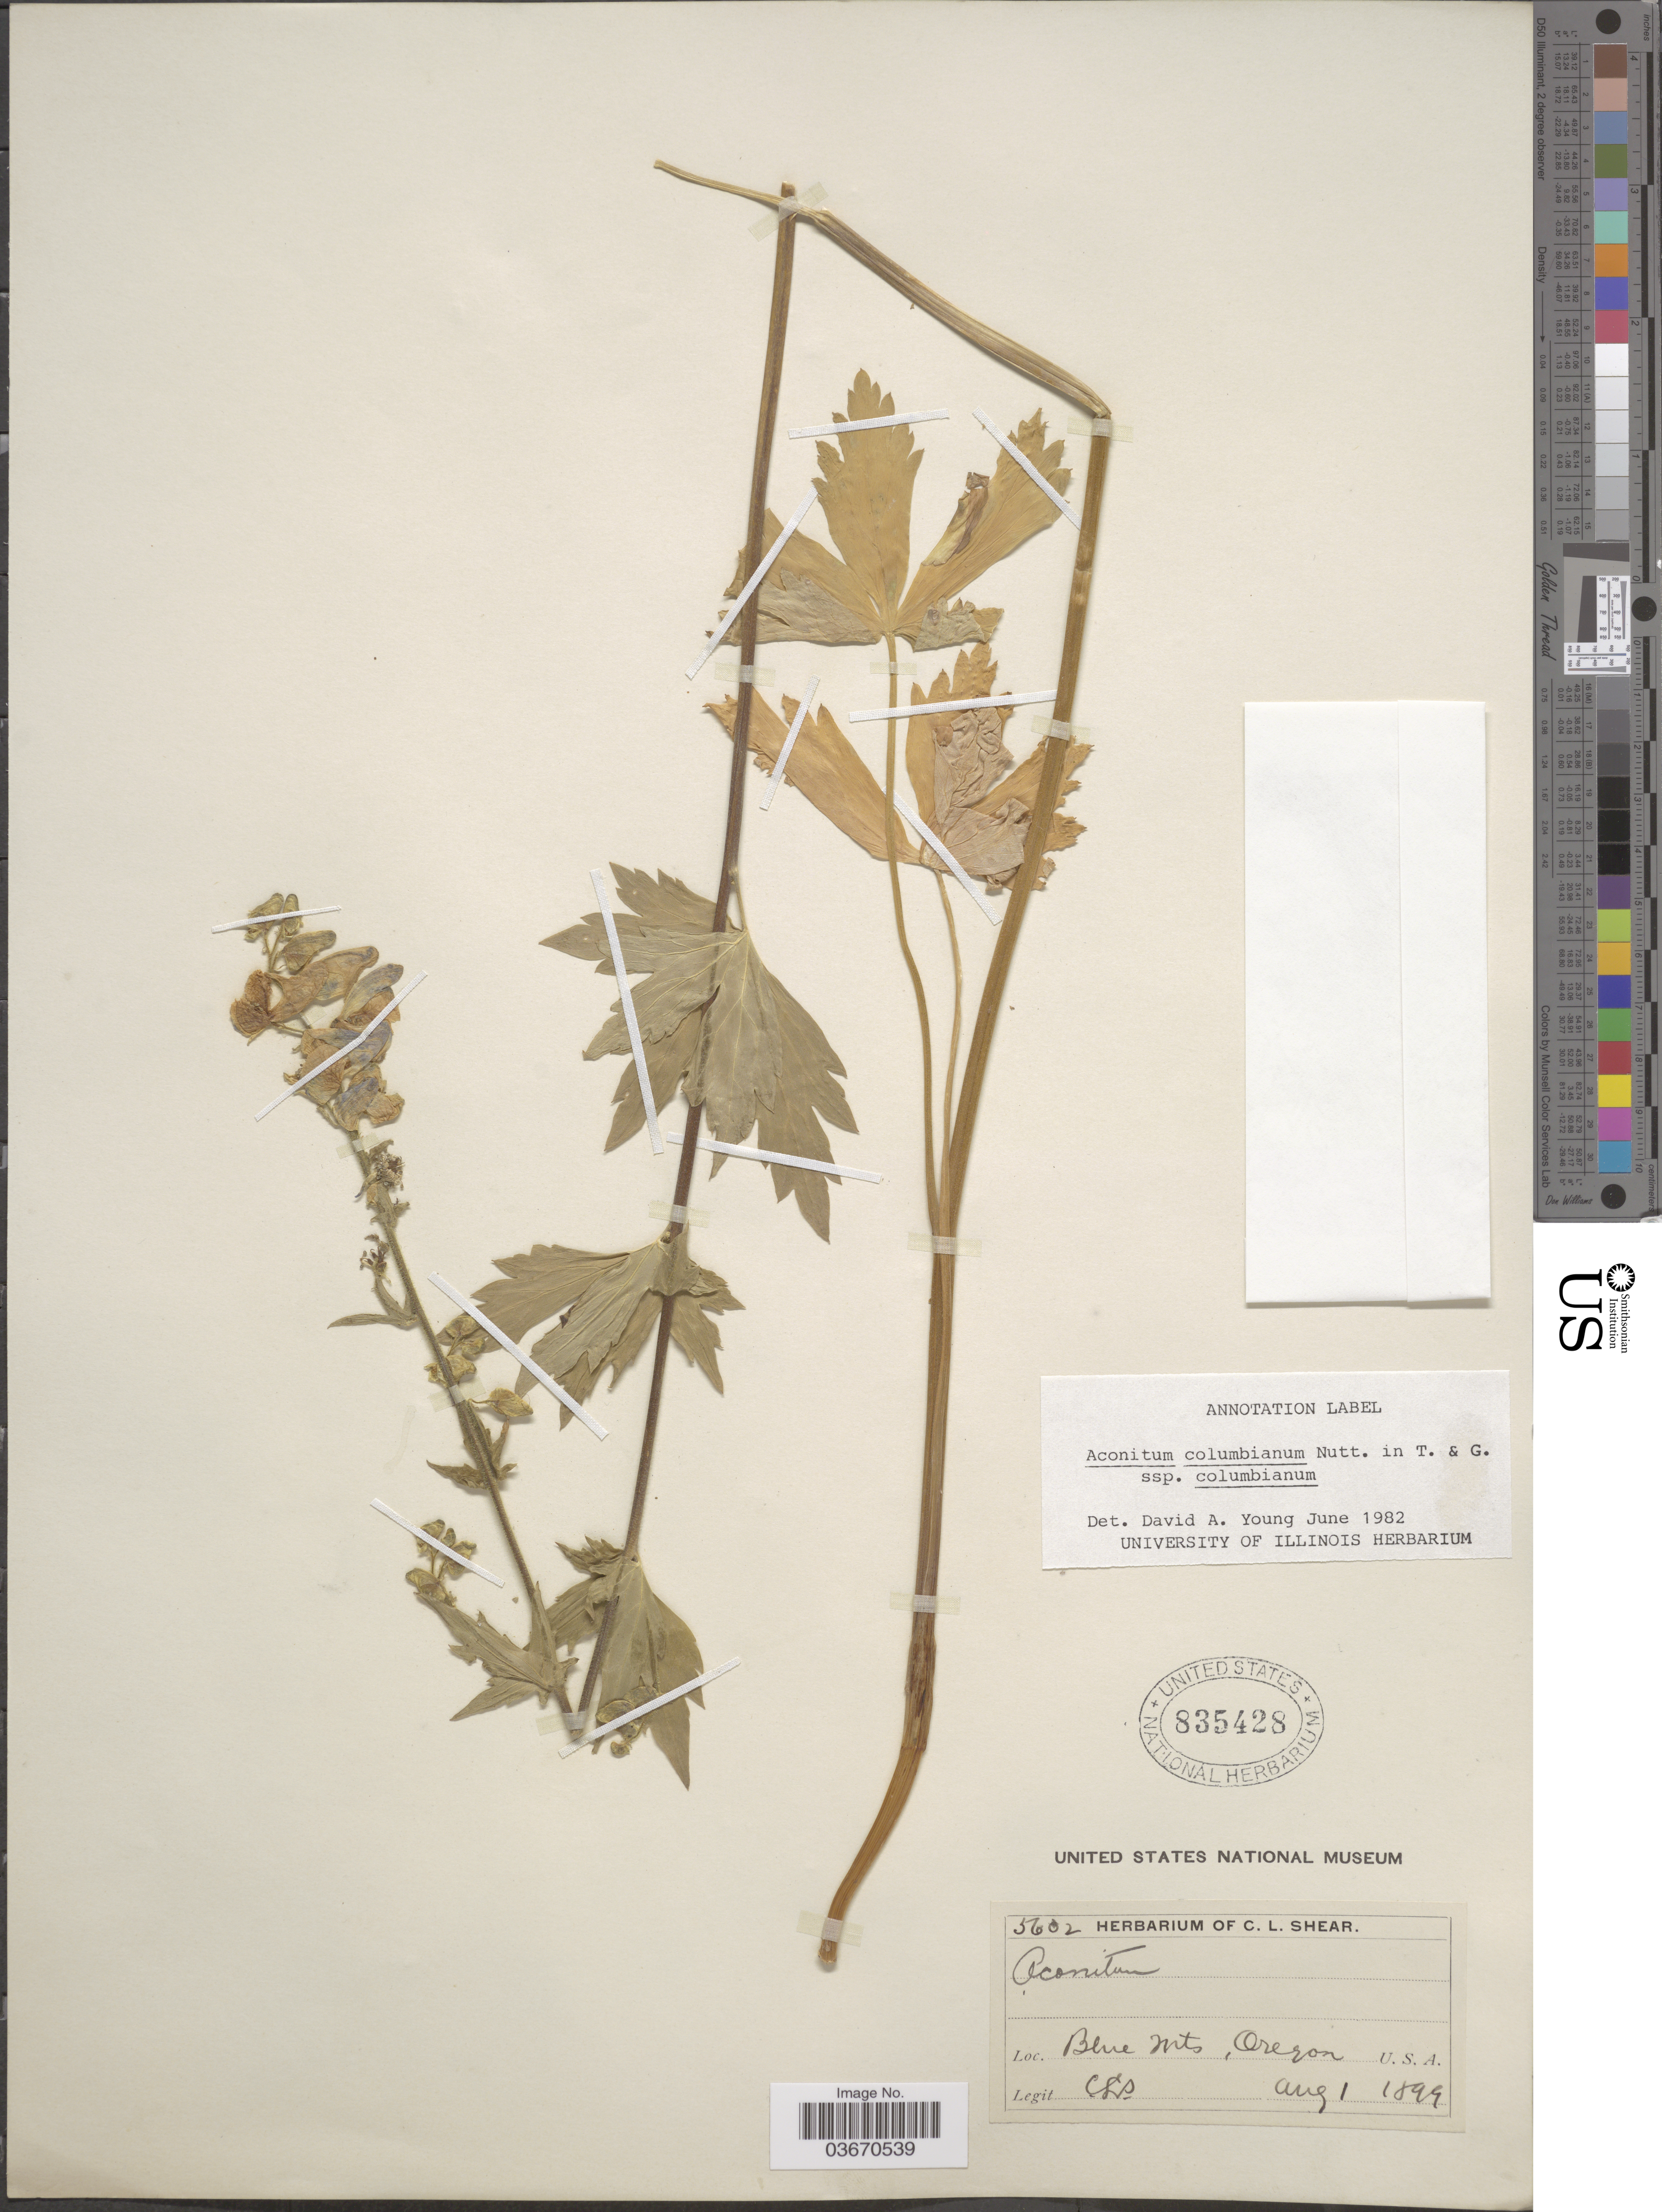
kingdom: Plantae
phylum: Tracheophyta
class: Magnoliopsida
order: Ranunculales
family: Ranunculaceae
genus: Aconitum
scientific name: Aconitum columbianum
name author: Nutt.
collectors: C. L. Shear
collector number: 5602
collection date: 1899-08-01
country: United States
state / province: Oregon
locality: Blue Mts. U.S.A.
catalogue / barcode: US 835428